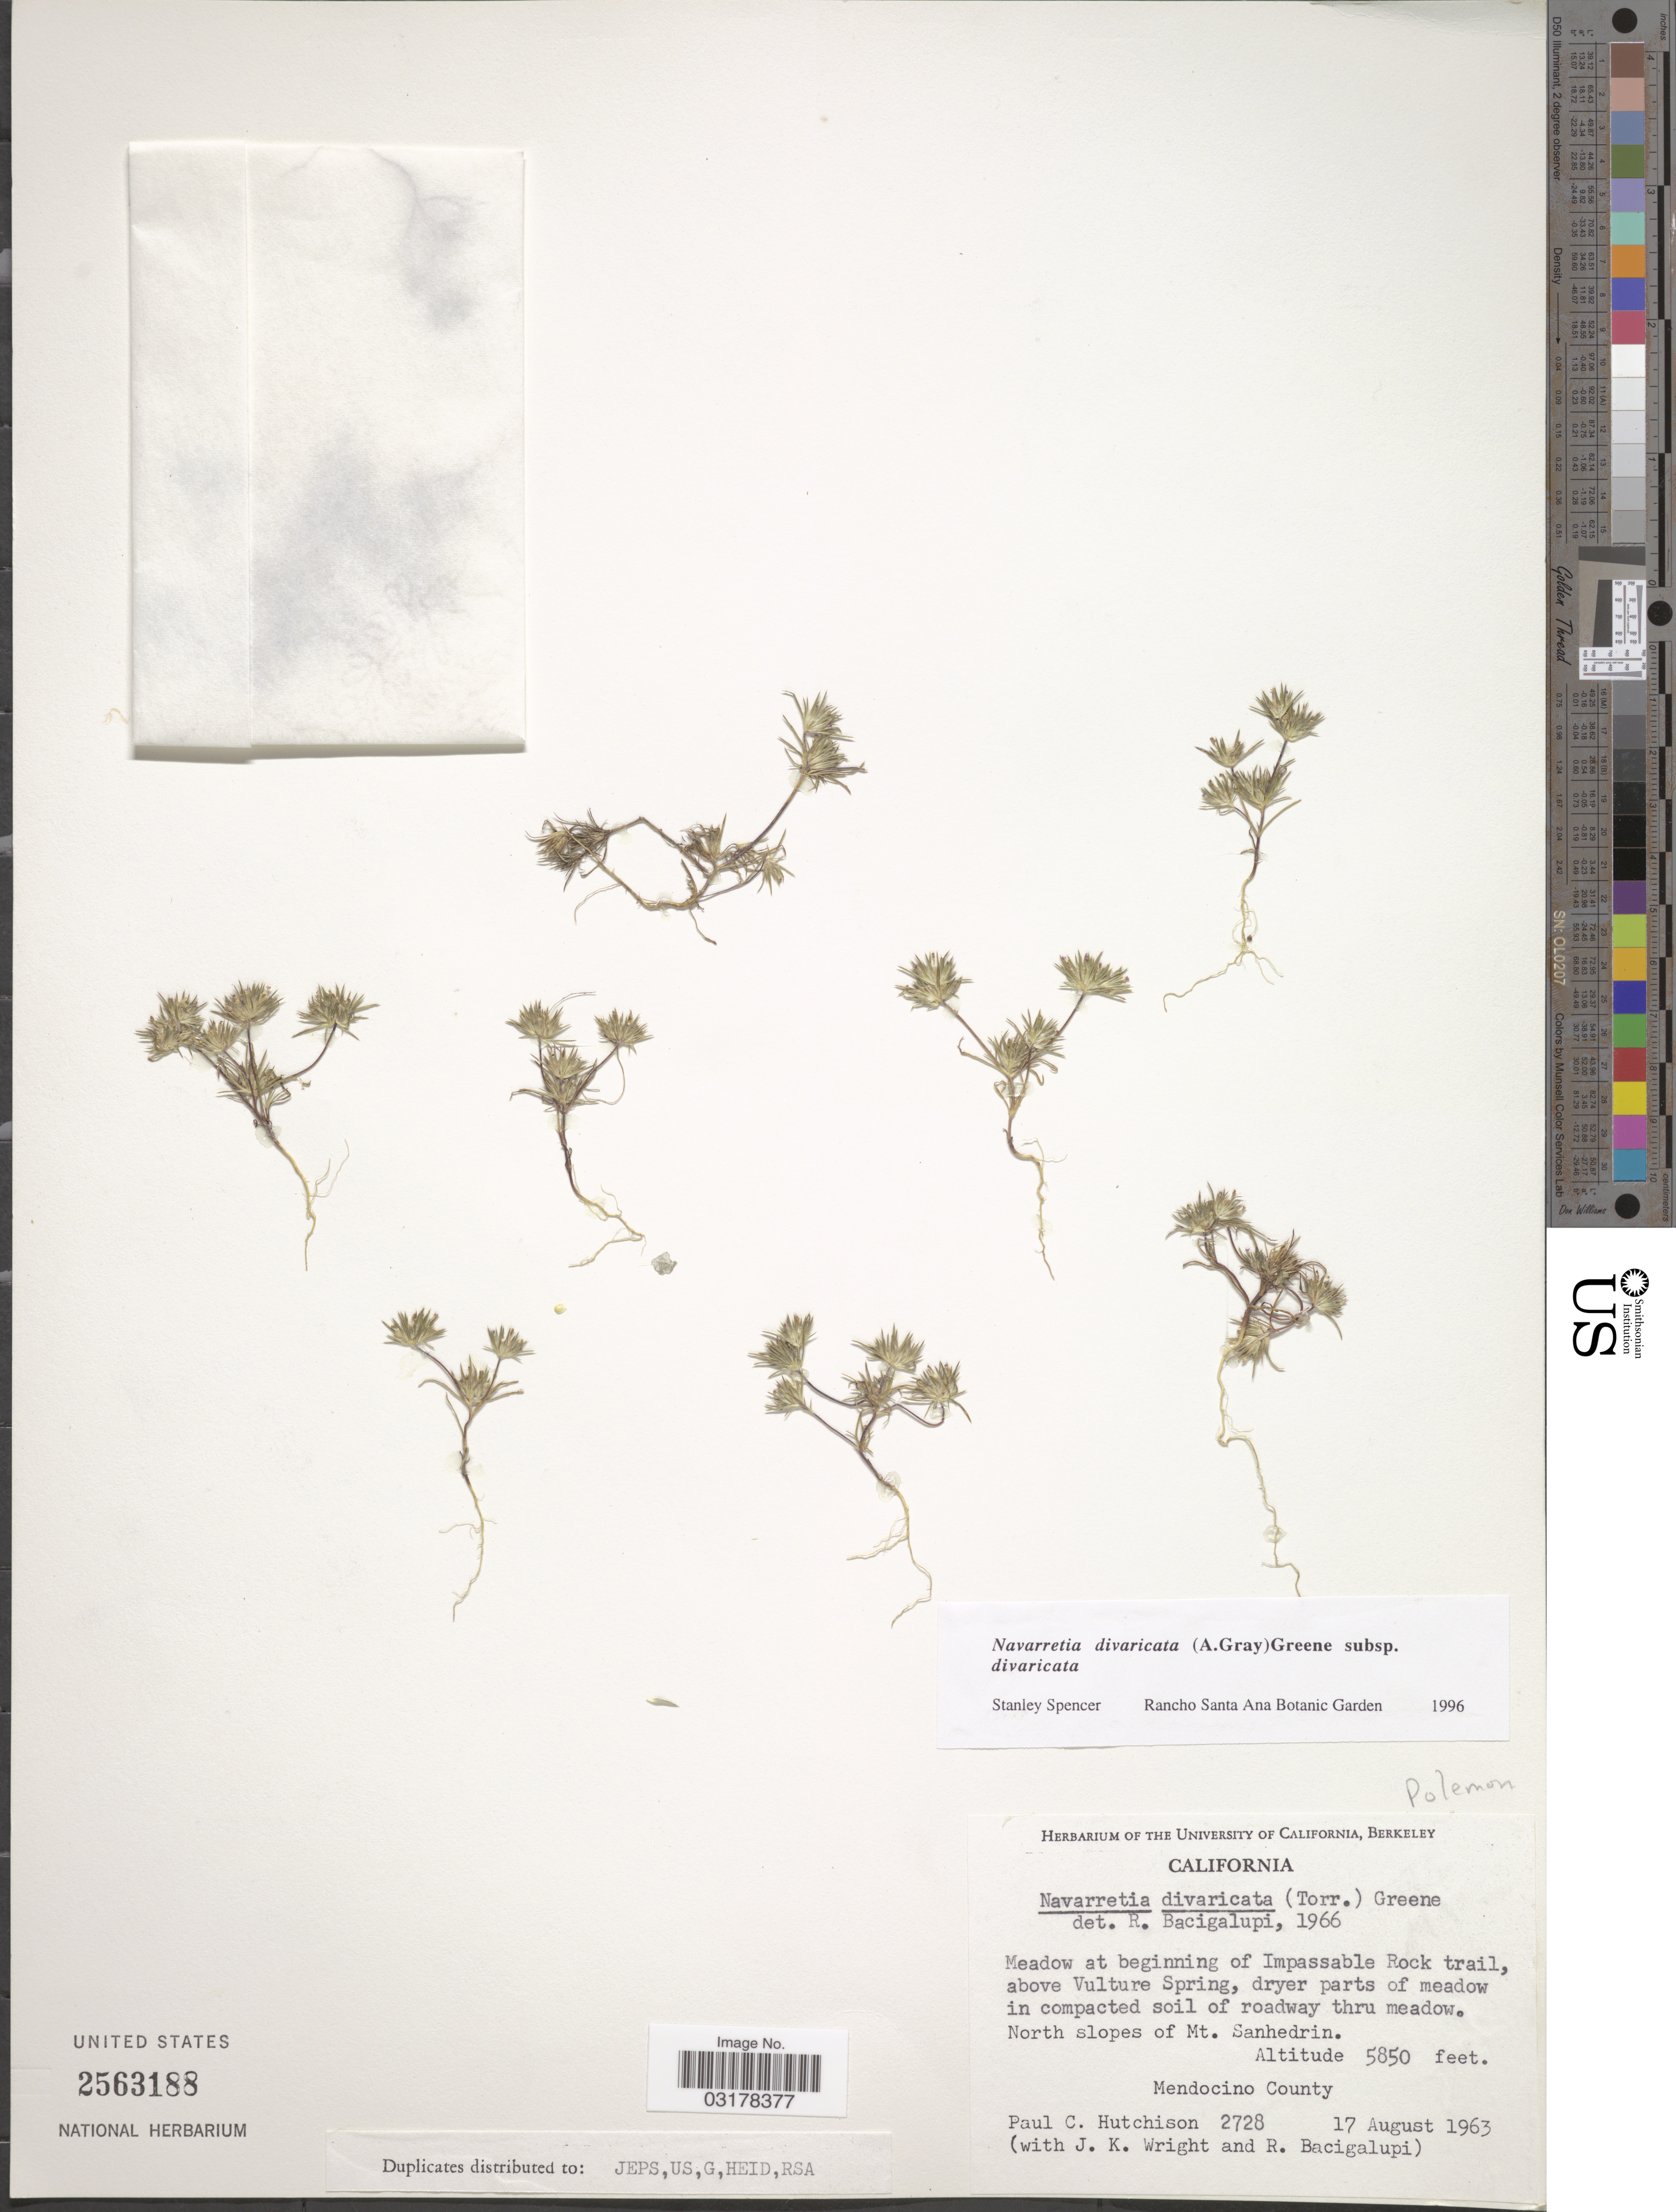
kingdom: Plantae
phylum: Tracheophyta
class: Magnoliopsida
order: Ericales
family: Polemoniaceae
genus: Navarretia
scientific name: Navarretia divaricata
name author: S.W. Greene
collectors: P. C. Hutchison, J. K. Wright & R. Bacigalupi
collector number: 2728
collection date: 1963-08-17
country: United States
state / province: California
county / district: Mendocino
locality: Meadow at beginning of Impassable Rock trail, above Vulture Spring. North slopes of Mt. Sanhedrin. Mendocino County.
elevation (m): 1783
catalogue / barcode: US 2563188